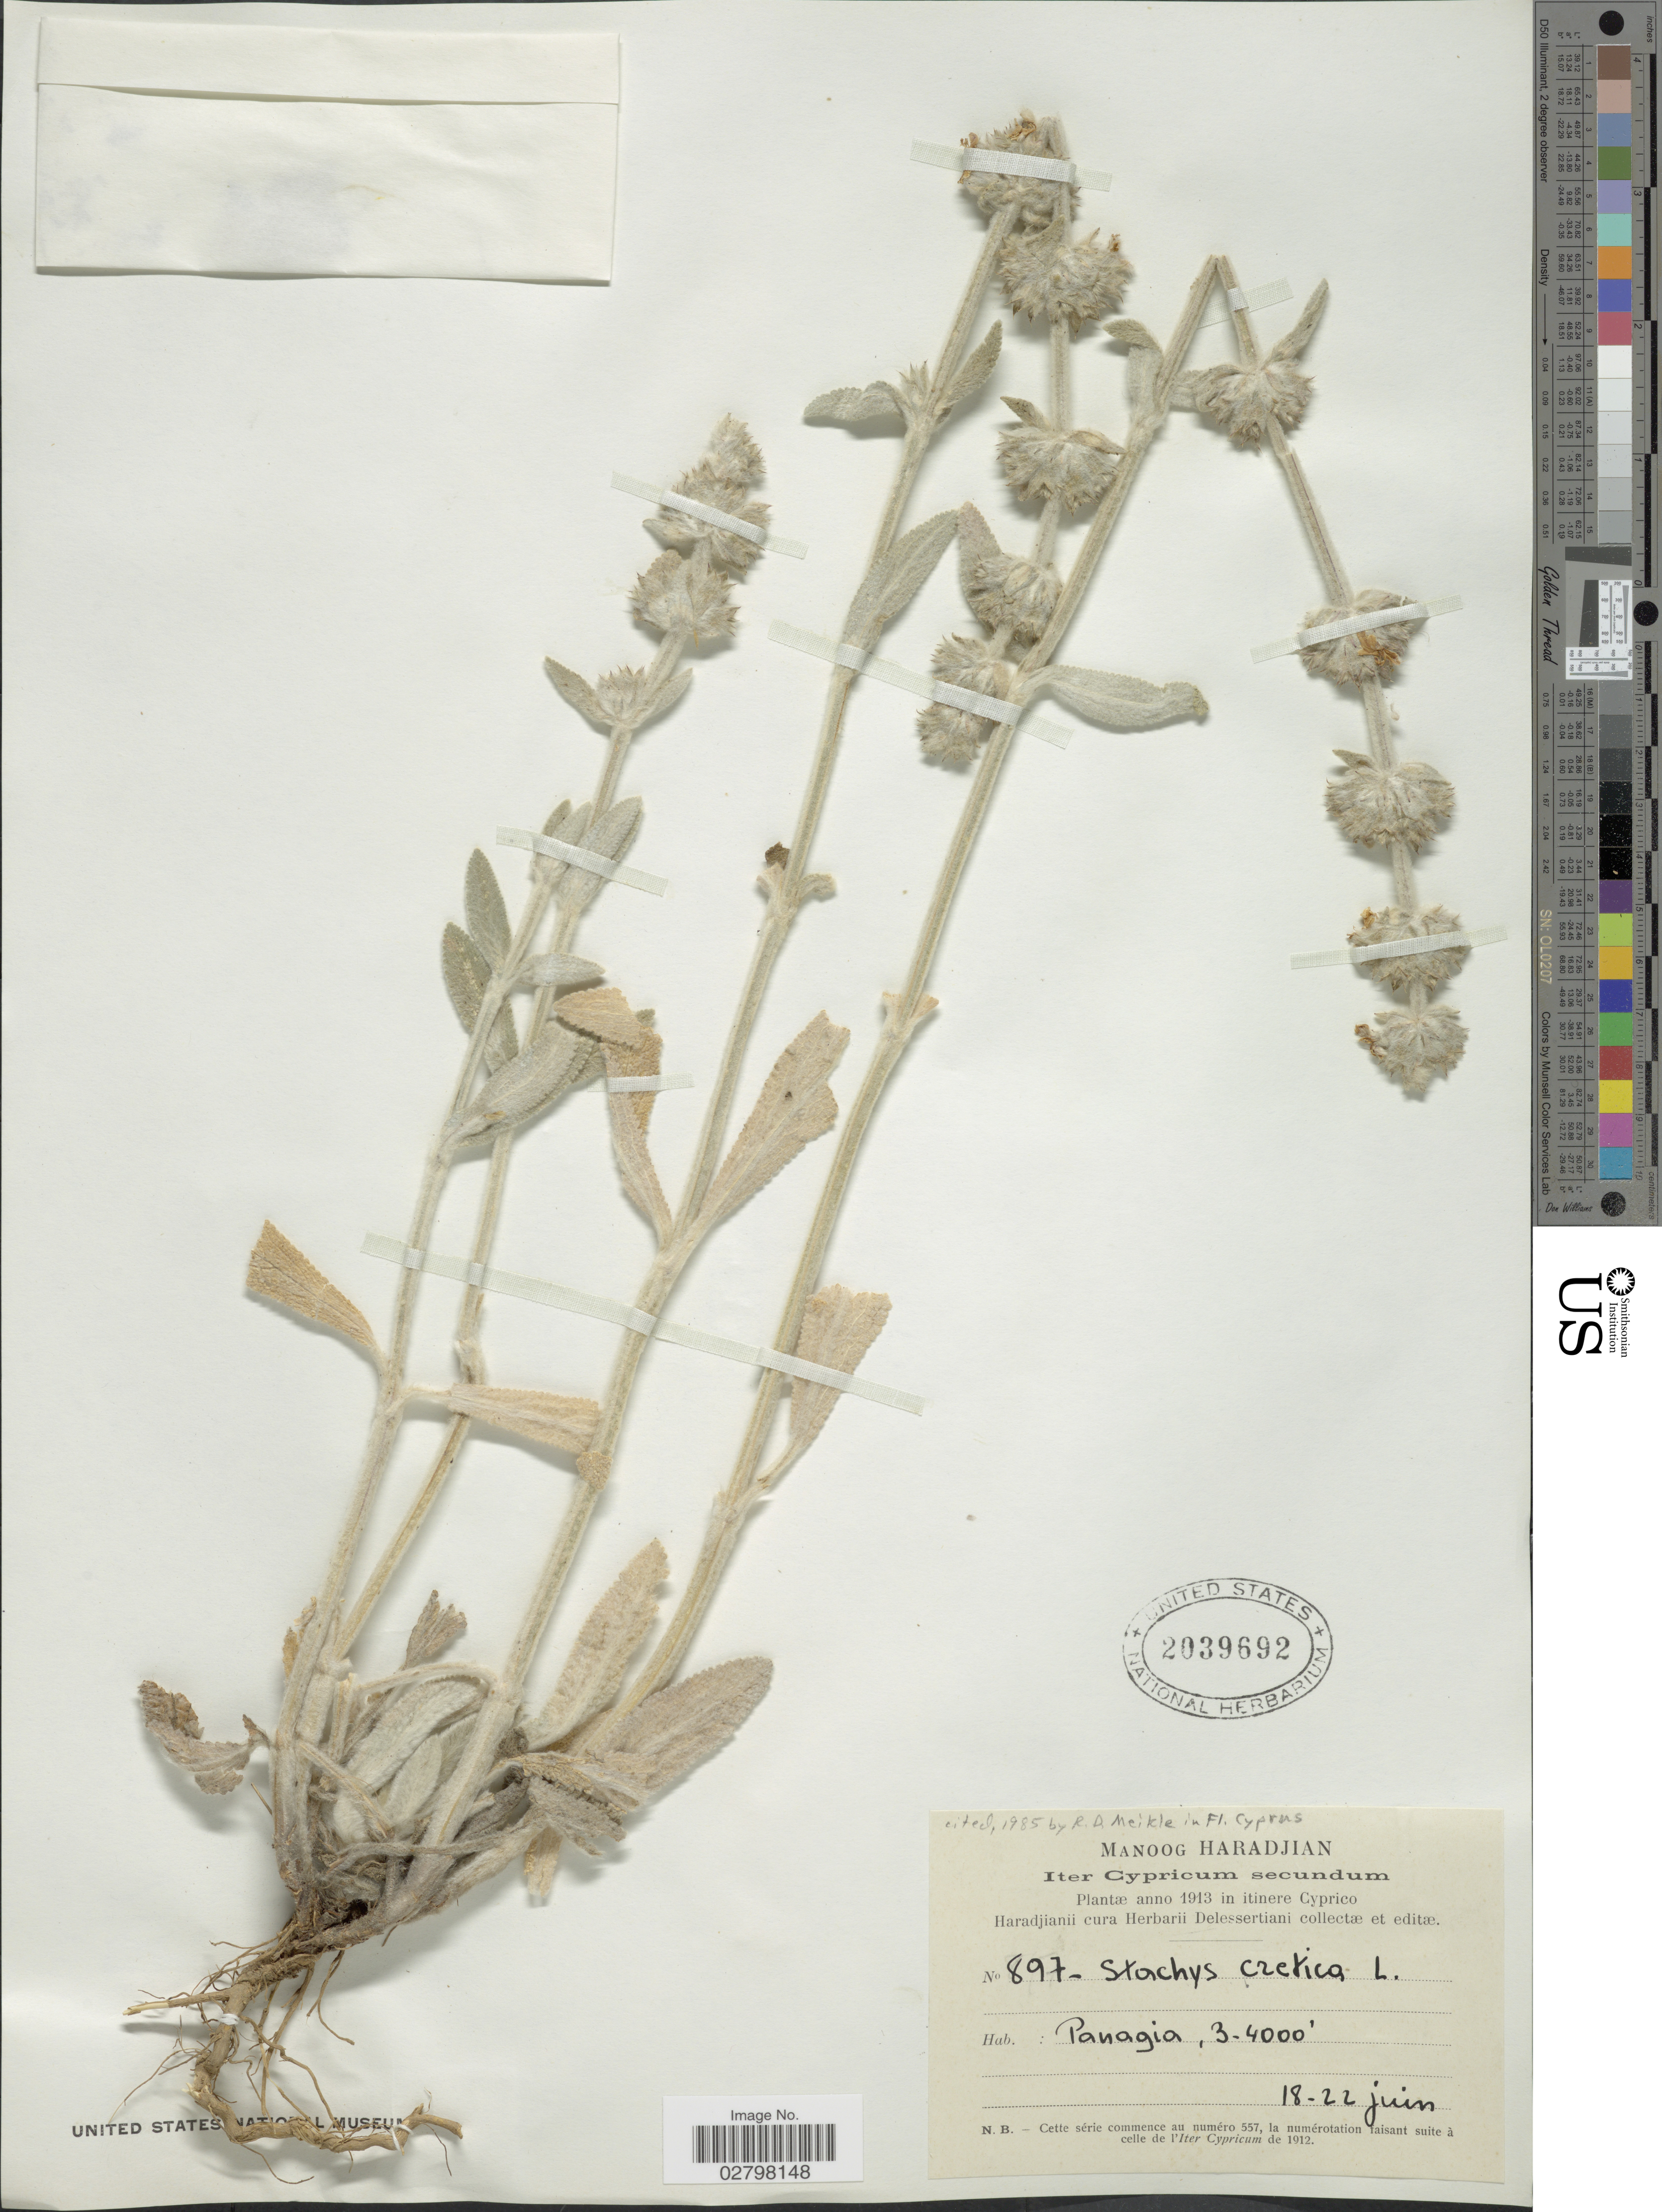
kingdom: Plantae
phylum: Tracheophyta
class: Magnoliopsida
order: Lamiales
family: Lamiaceae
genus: Stachys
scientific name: Stachys cretica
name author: L.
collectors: M. Haradjian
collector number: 897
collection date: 1913-06-18/1913-06-22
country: Cyprus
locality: Cypricum. In itinere Cyprico. Panagia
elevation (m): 914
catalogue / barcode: US 2039692